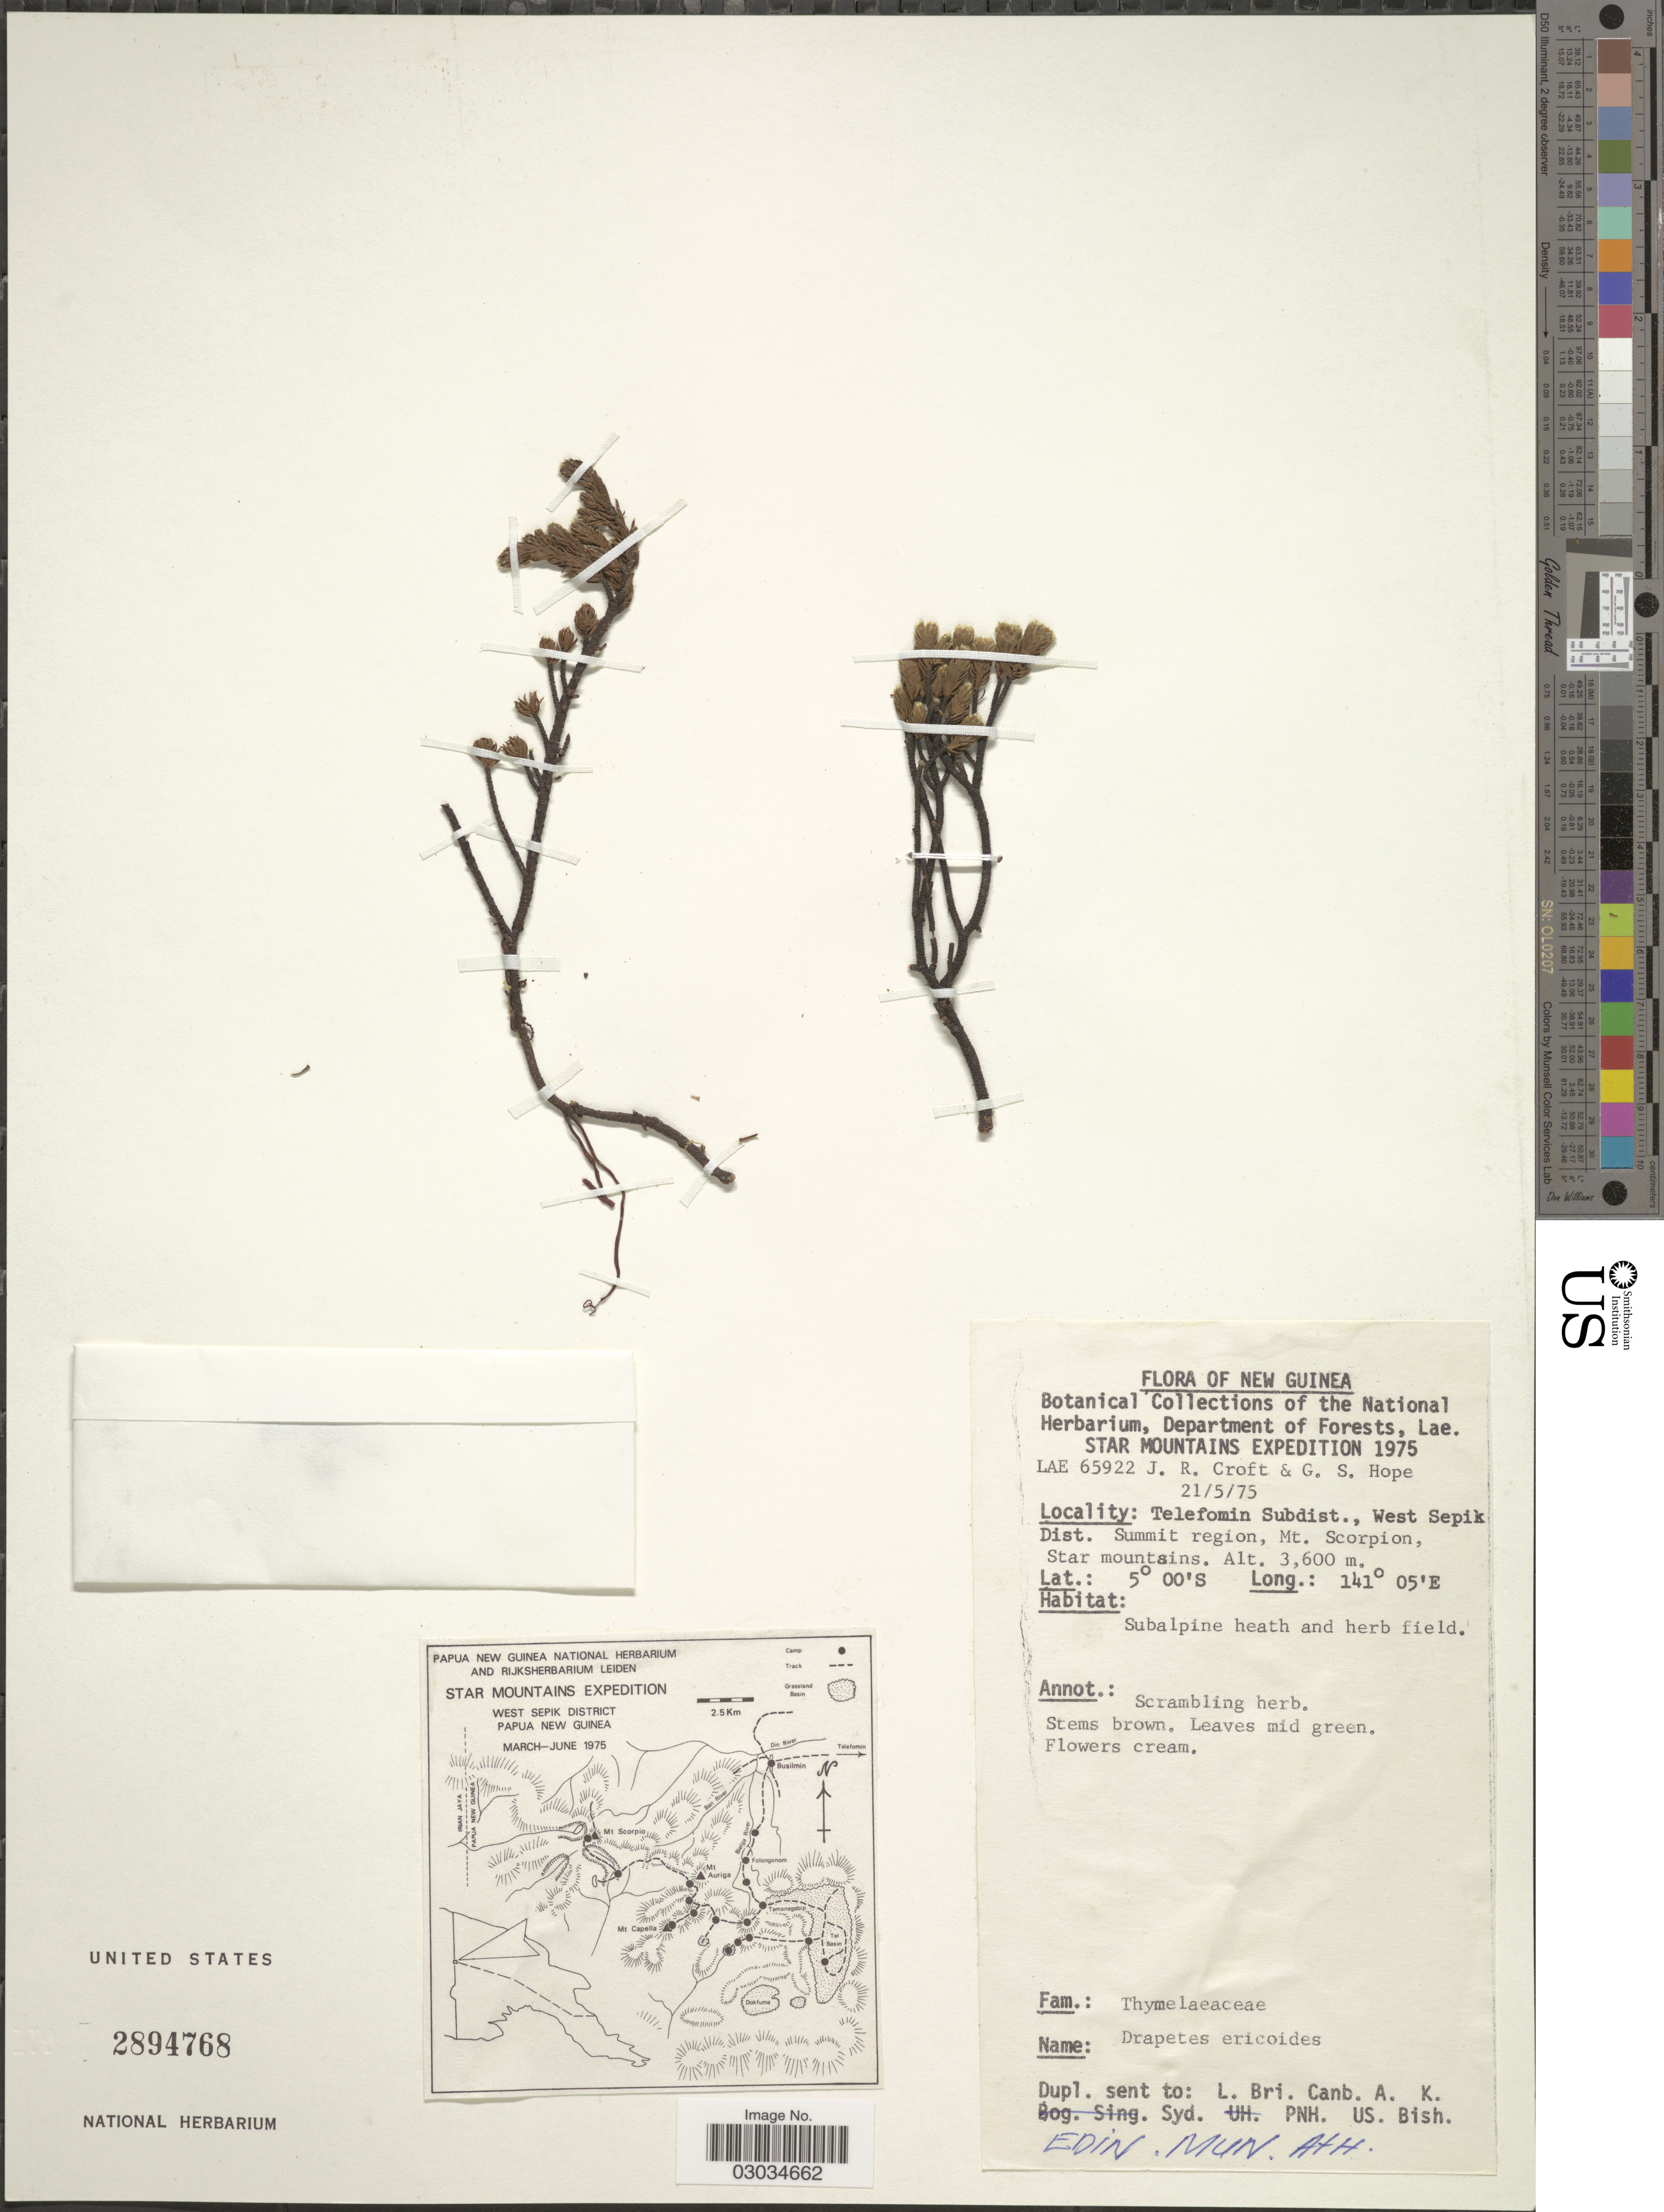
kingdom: Plantae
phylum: Tracheophyta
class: Magnoliopsida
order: Malvales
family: Thymelaeaceae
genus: Kelleria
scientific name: Kelleria ericoides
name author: (Hook. f.) Berggr.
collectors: J. R. Croft & G. Hope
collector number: LAE 65922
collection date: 1975-05-21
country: Papua New Guinea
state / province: Sandaun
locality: New Guinea. Star Mountains. Telefomin Subdist., West Sepik District. Summit region, Mt. Scorpion, Star mountains.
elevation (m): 3600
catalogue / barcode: US 2894768